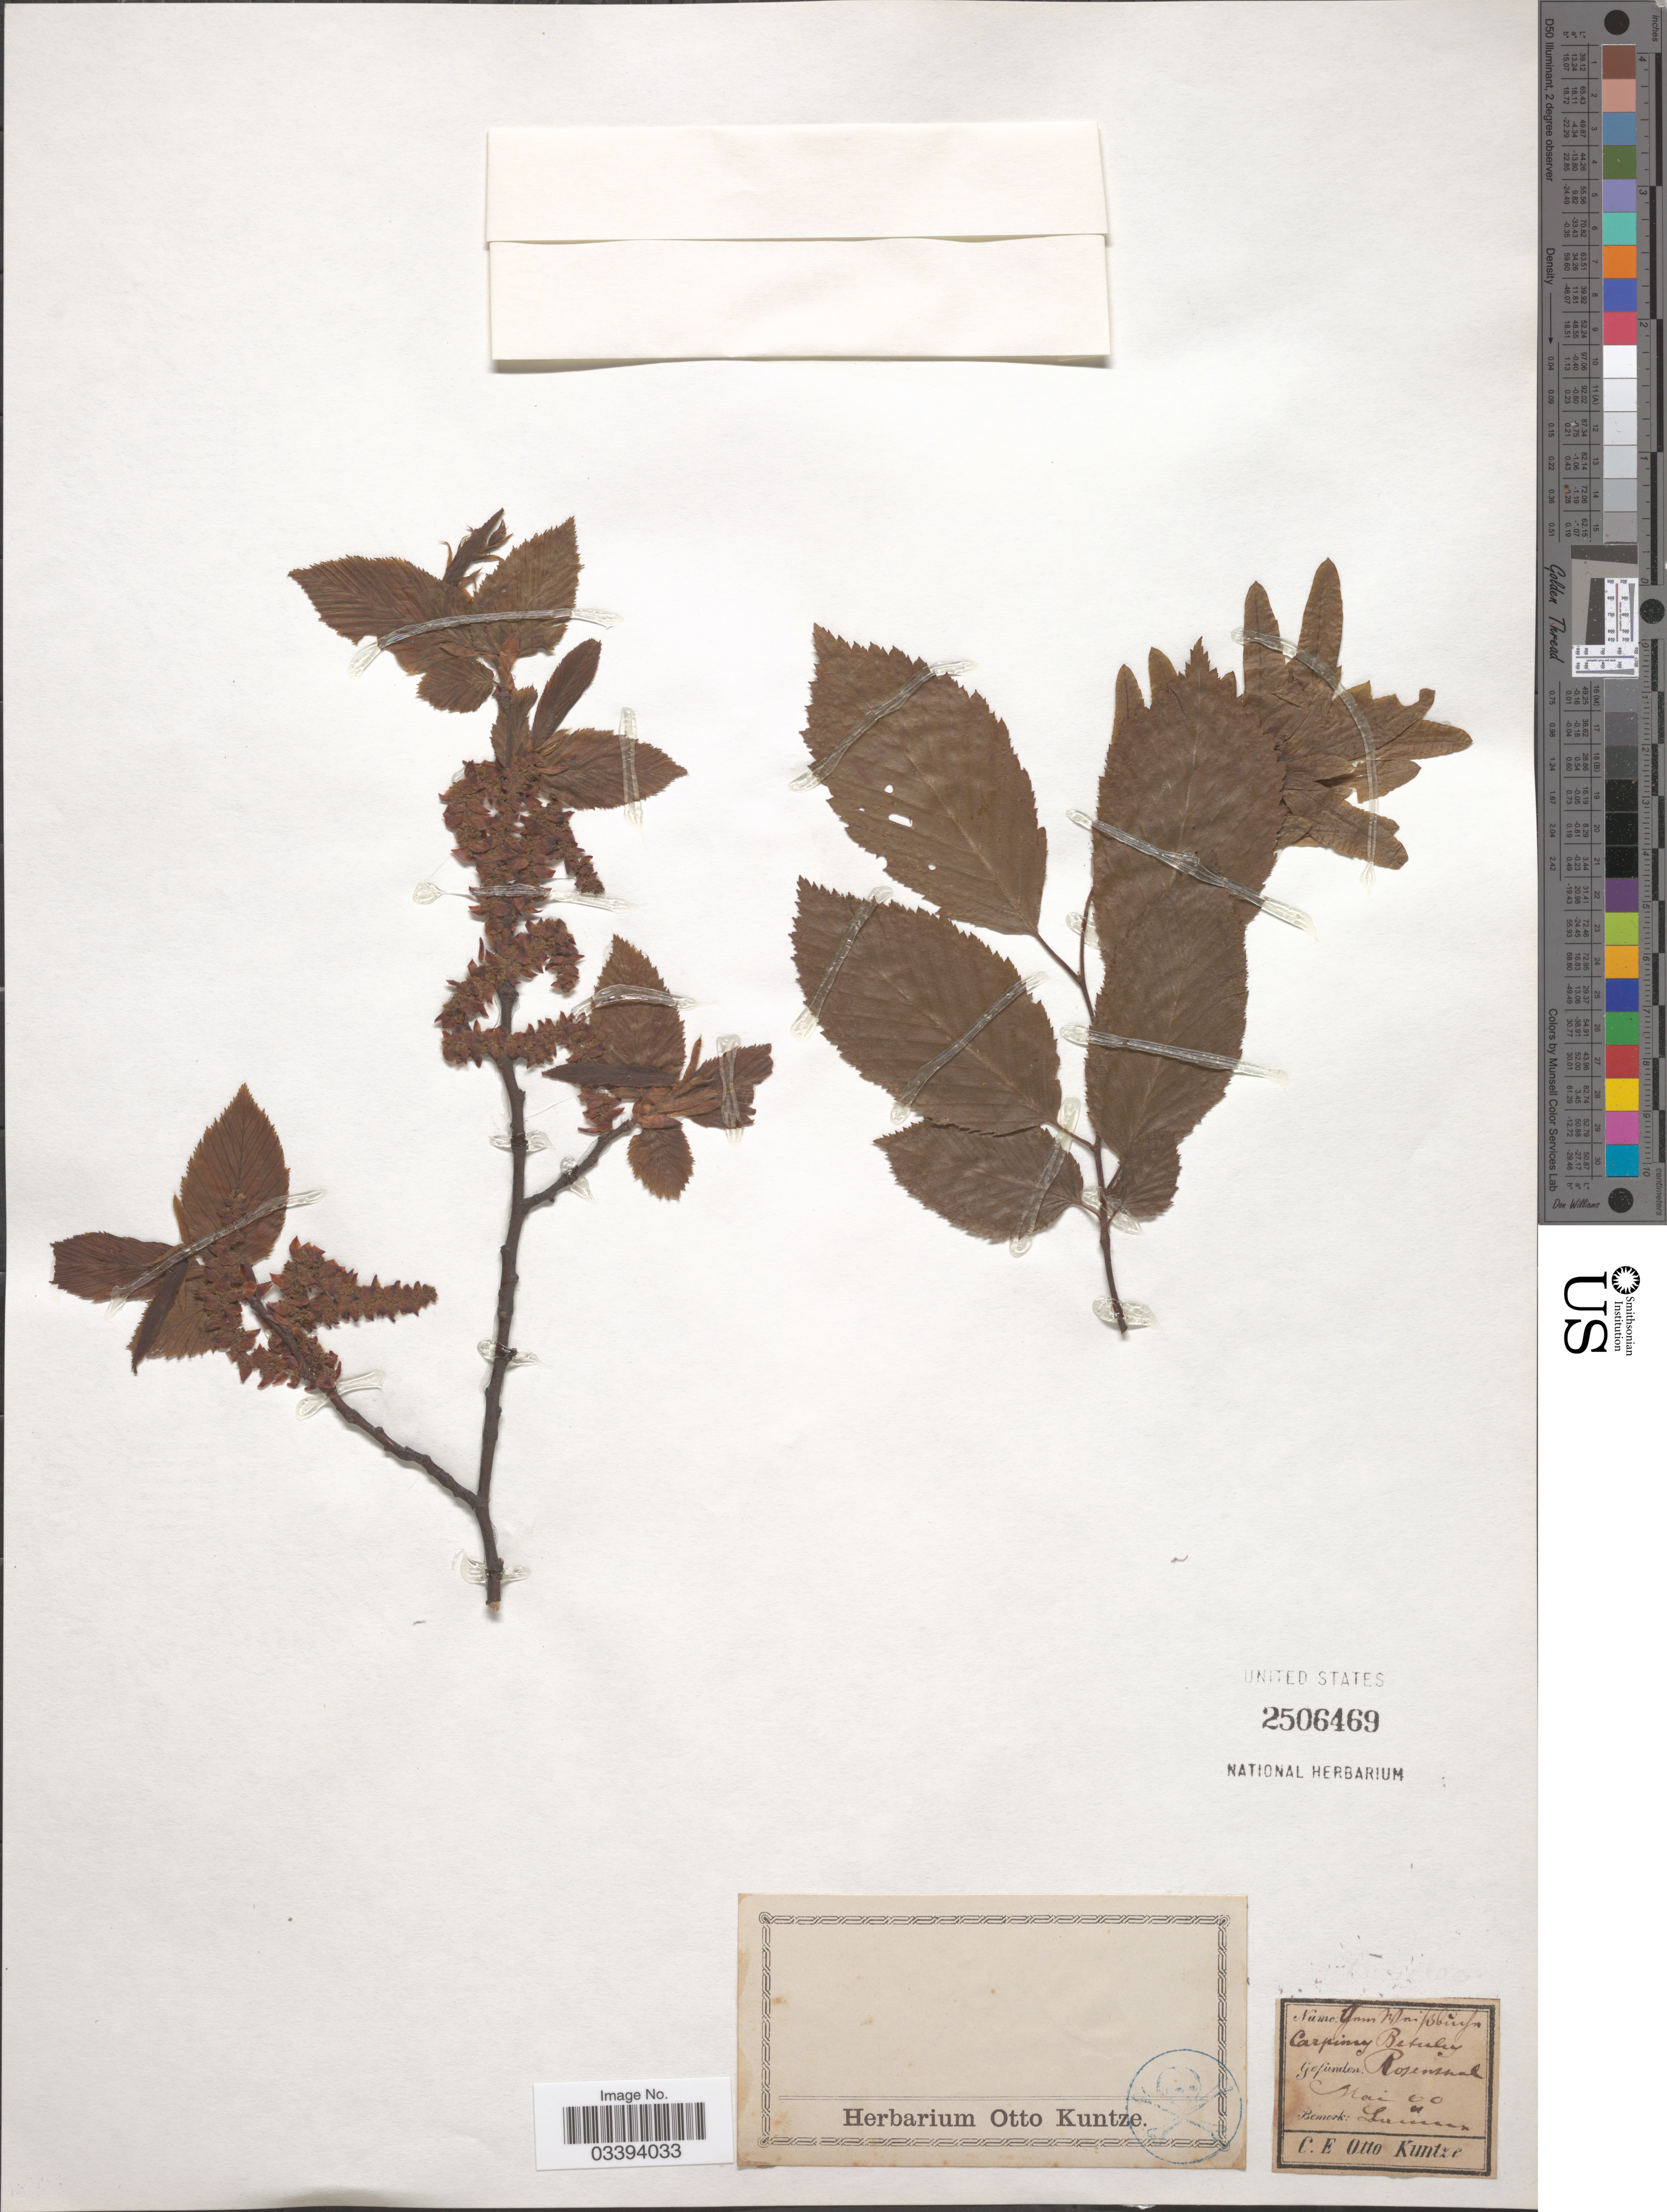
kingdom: Plantae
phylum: Tracheophyta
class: Magnoliopsida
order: Fagales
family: Betulaceae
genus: Carpinus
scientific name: Carpinus betulus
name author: L.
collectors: C.E.O. Kuntze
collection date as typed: Transcribed d/m/y: /5/60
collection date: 1860-05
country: Germany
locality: Rosenthal.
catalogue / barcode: US 2506469